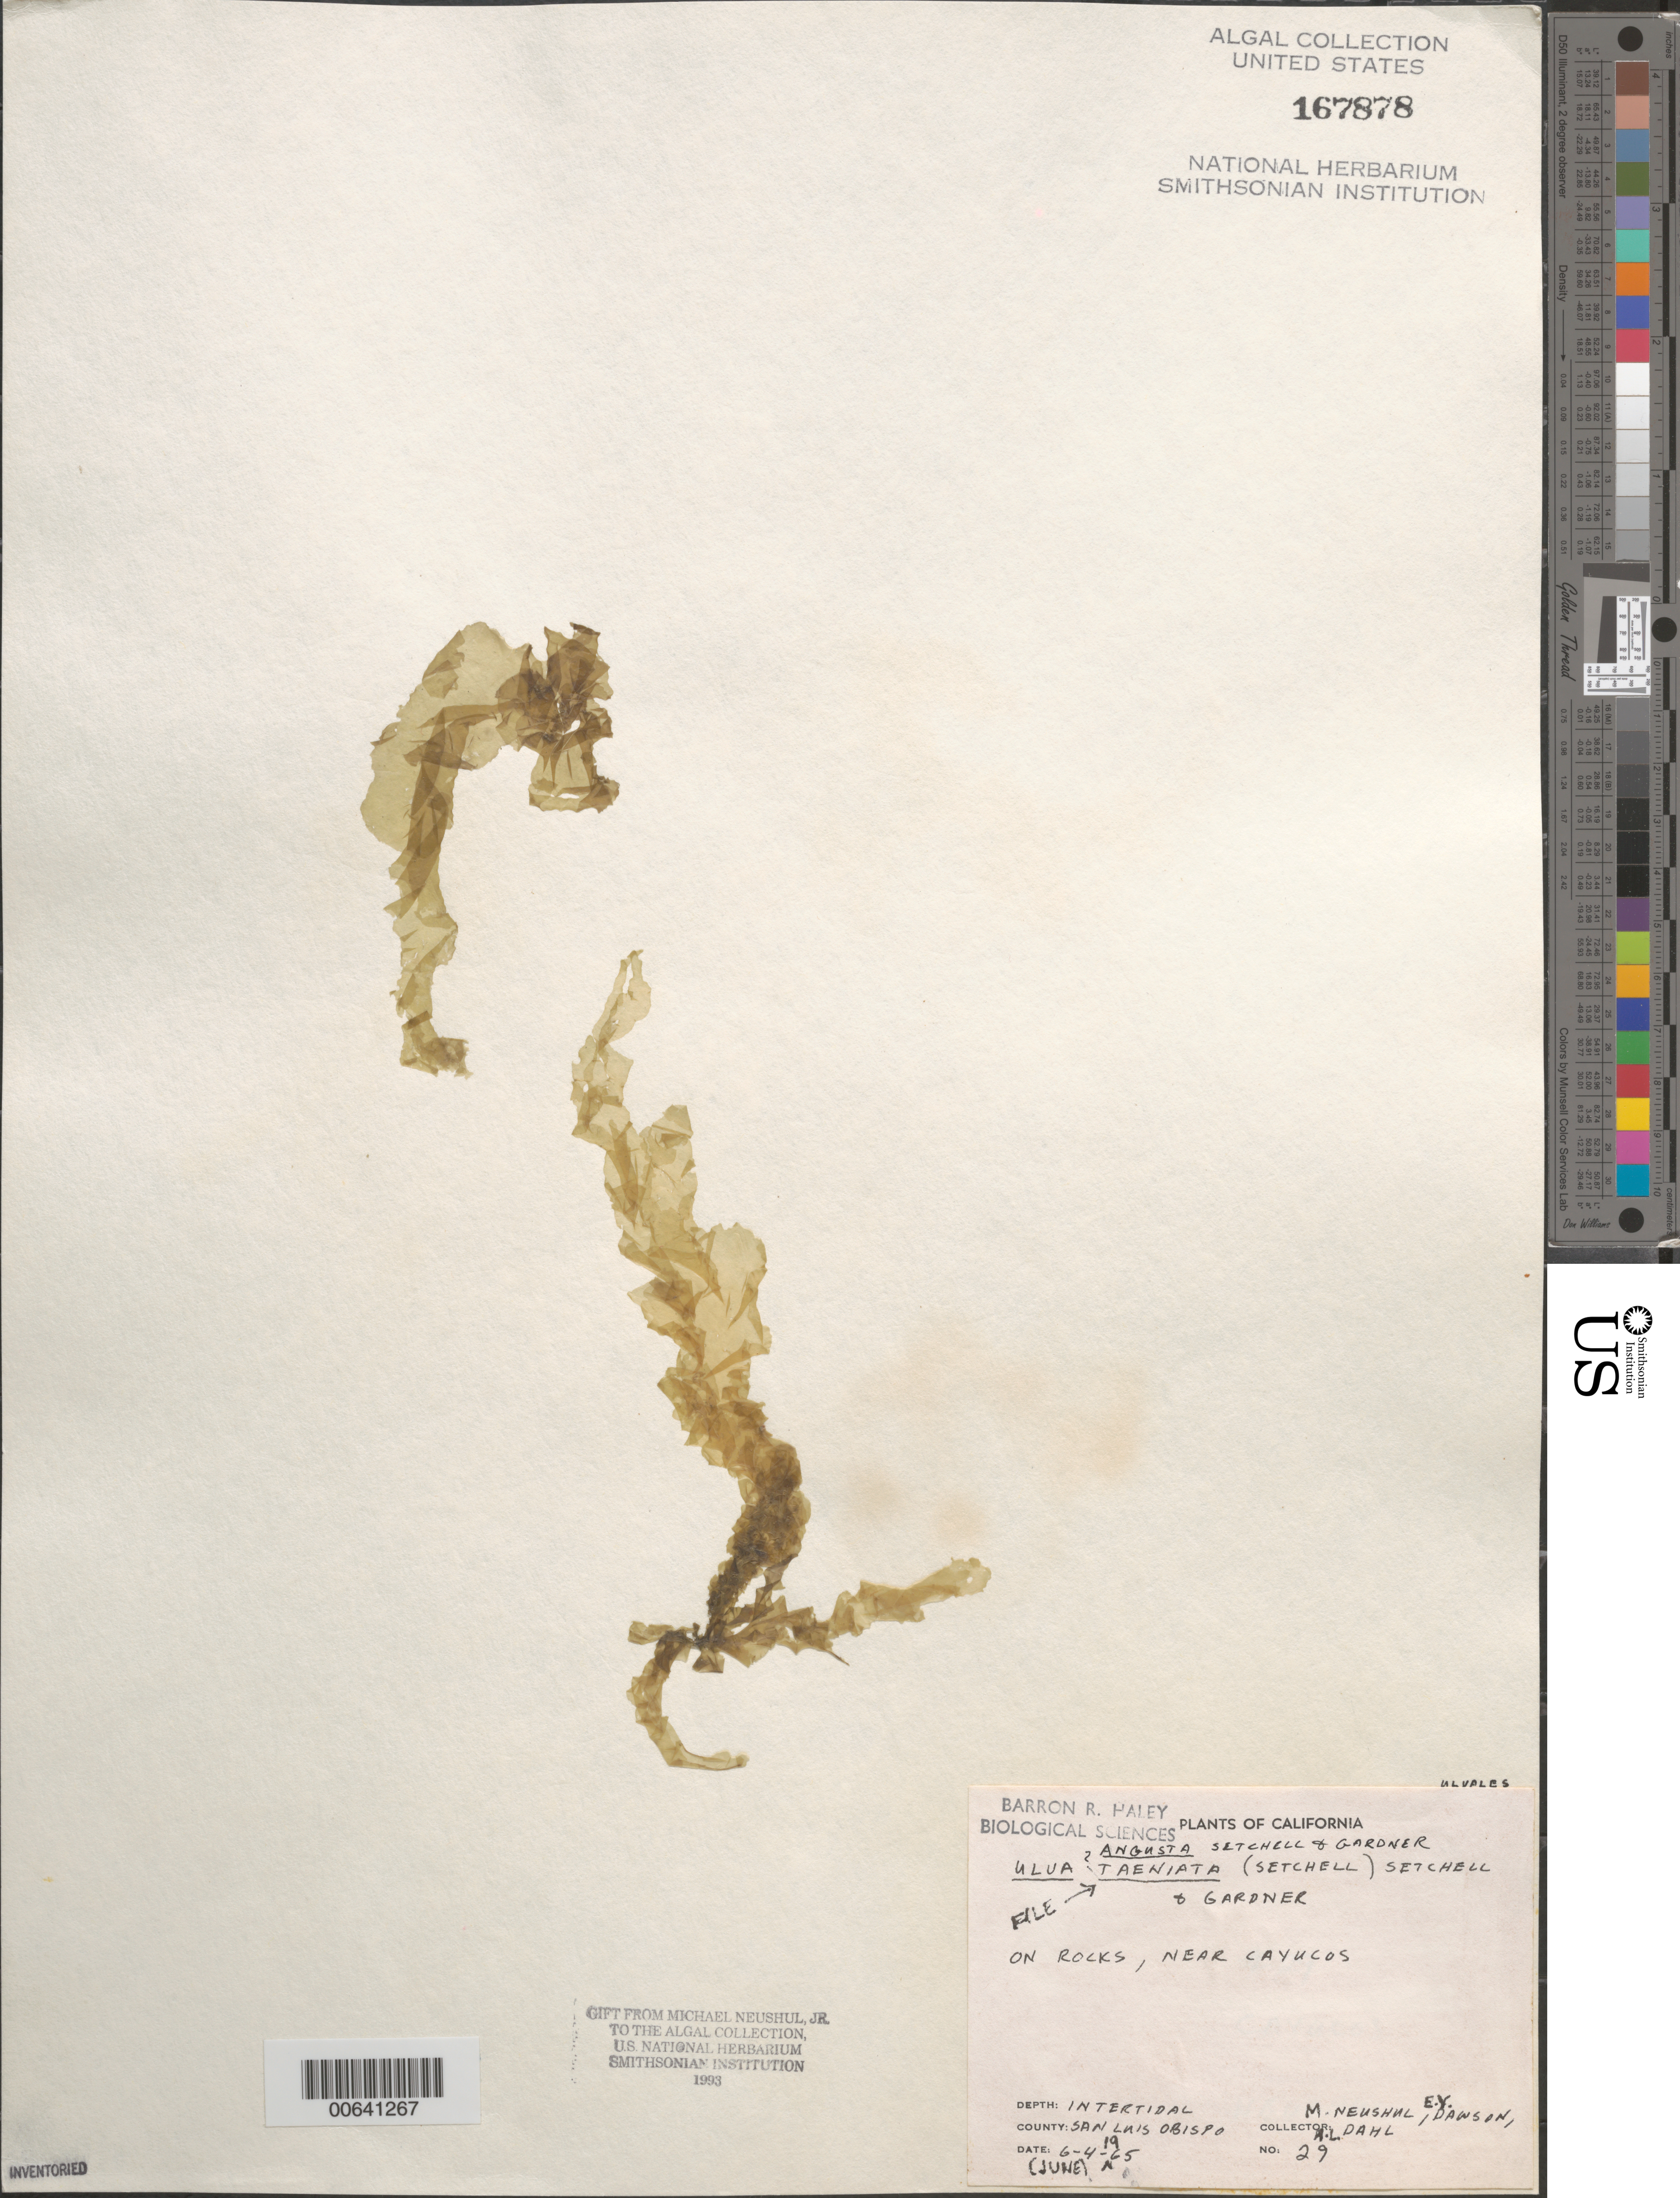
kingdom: Plantae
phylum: Chlorophyta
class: Ulvophyceae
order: Ulvales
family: Ulvaceae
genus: Ulva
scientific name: Ulva taeniata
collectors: M. Neushul, E. Y. Dawson & A. Dahl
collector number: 29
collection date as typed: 04 Jun 1965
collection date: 1965-06-04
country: United States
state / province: California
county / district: San Luis Obispo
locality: Near Cayucos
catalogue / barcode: US 167878